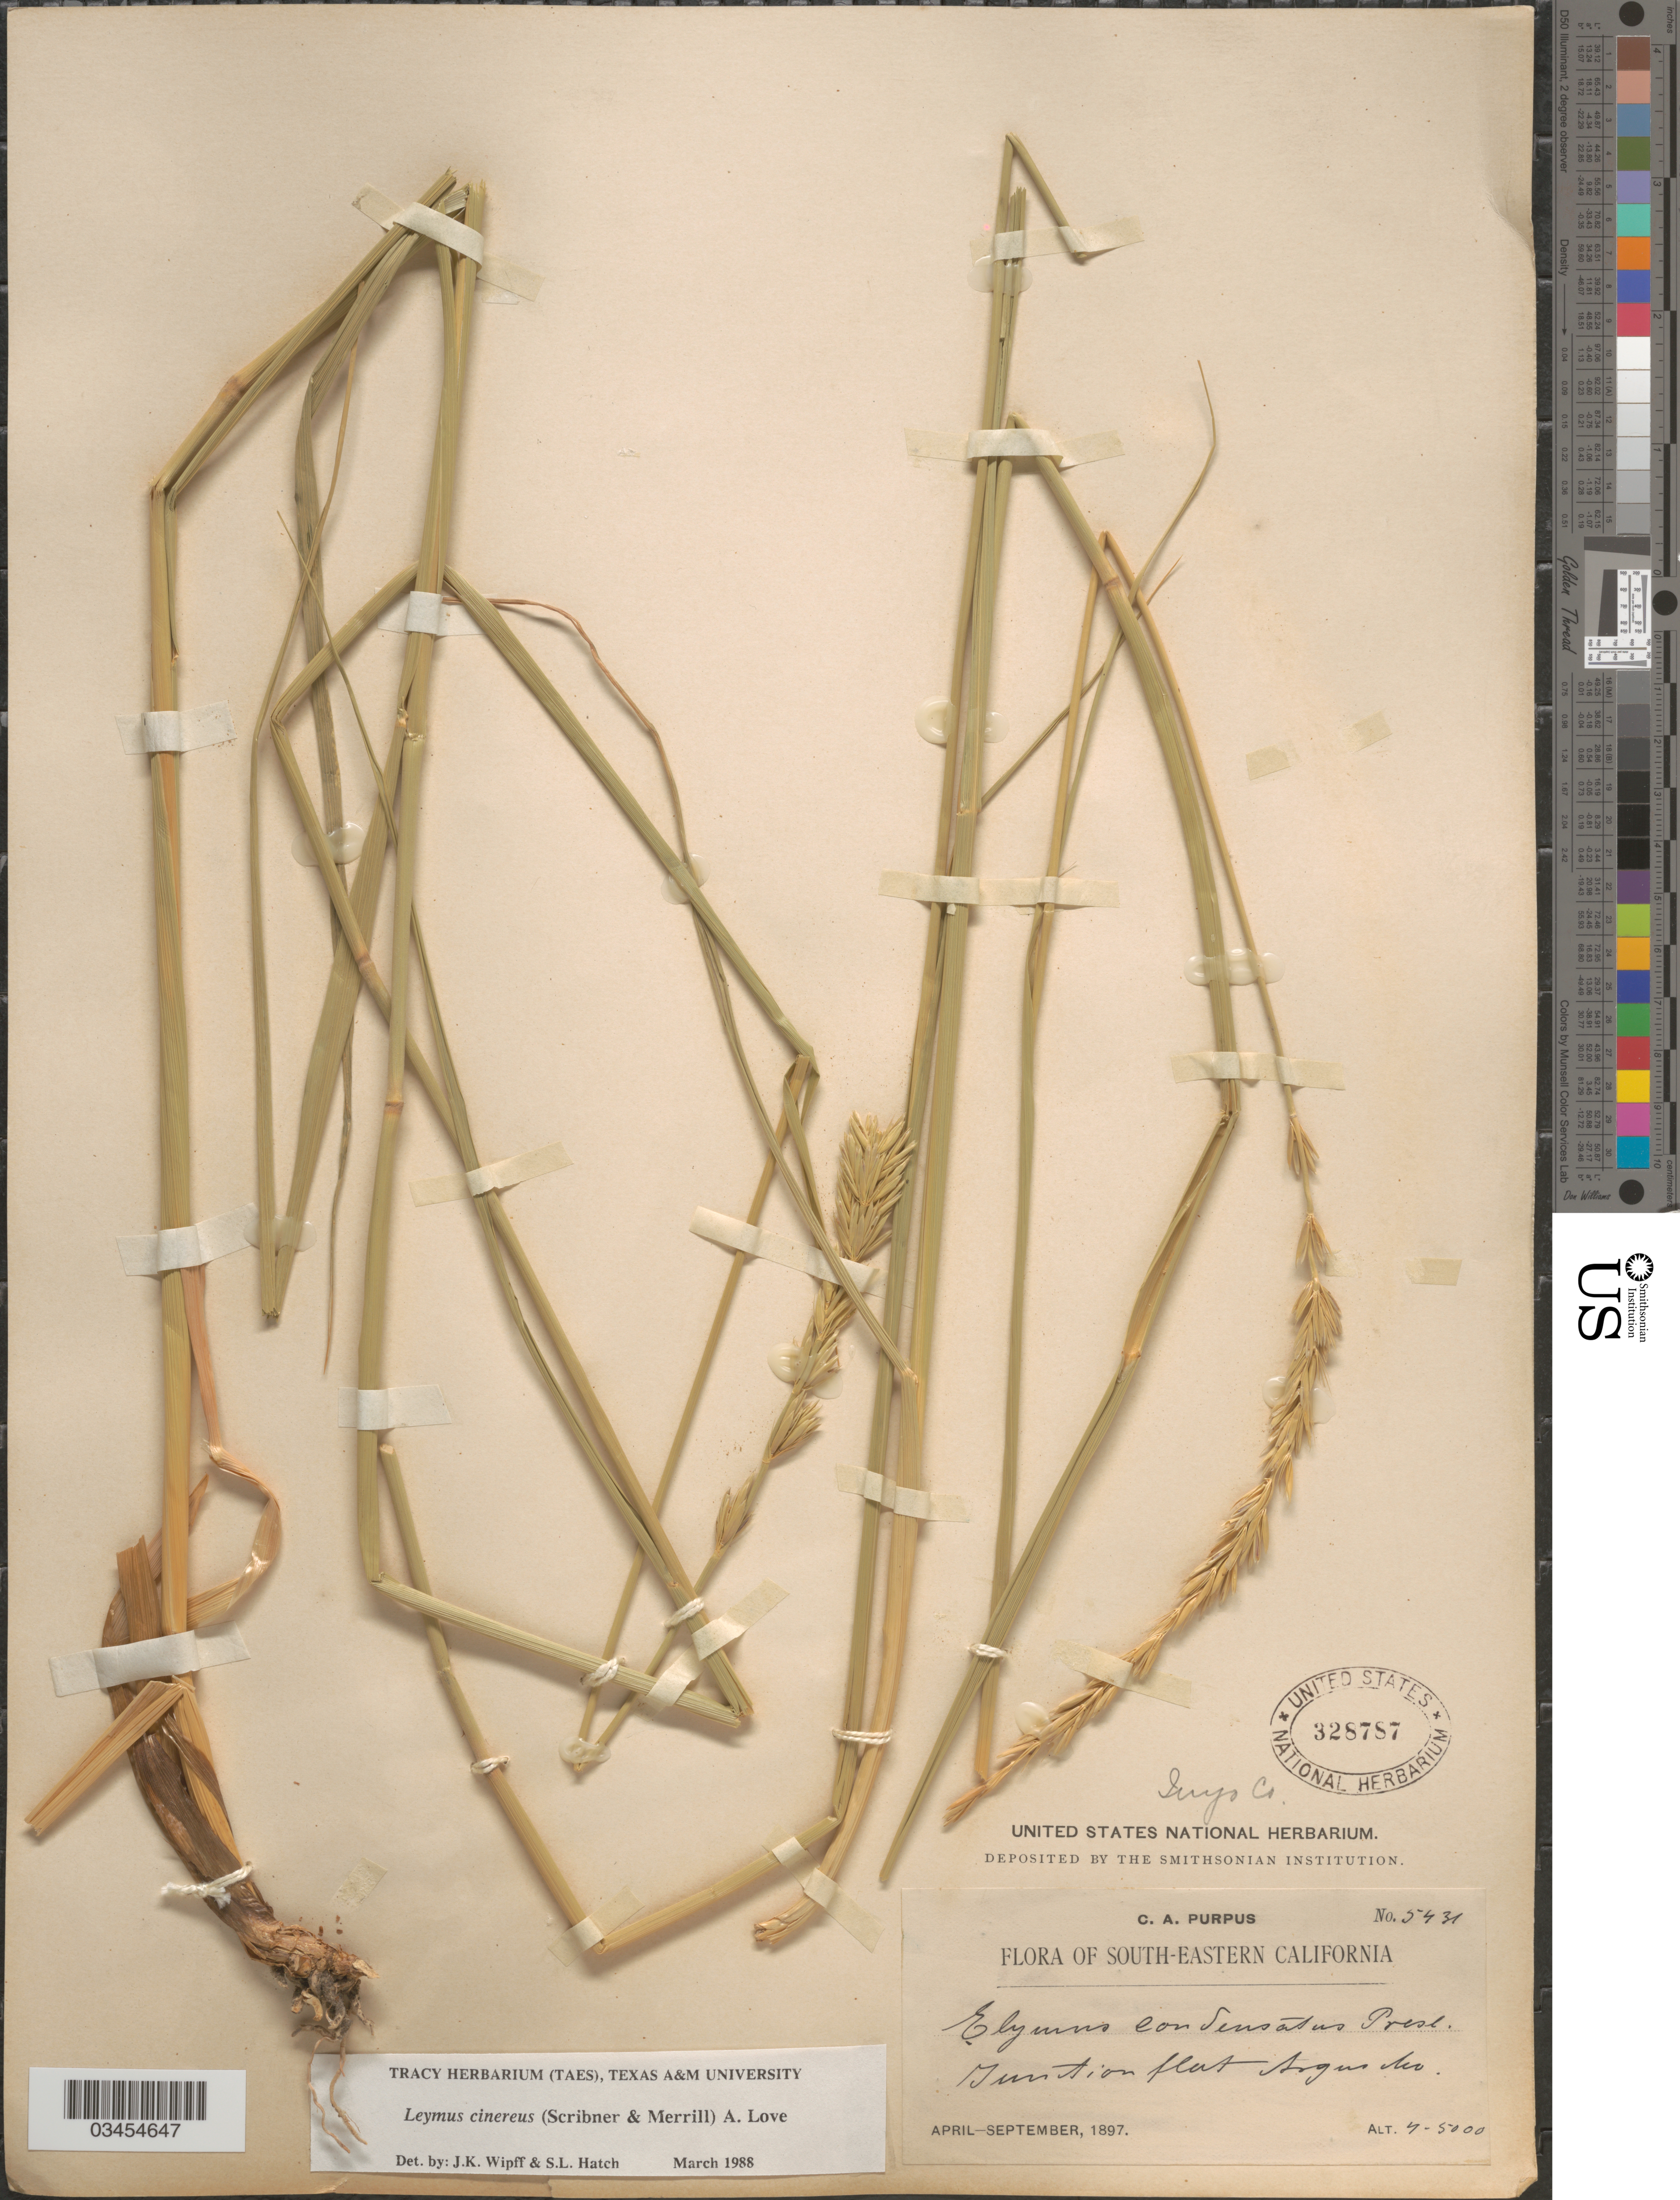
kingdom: Plantae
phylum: Tracheophyta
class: Liliopsida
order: Poales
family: Poaceae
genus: Leymus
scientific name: Leymus cinereus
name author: (Scribn. & Merr.) Á. Löve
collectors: C. A. Purpus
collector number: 5431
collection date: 1897-04/1897-09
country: United States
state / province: California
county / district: Inyo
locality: South-eastern California. Junction flat Argus Mo. Inyo Co.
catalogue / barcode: US 328787